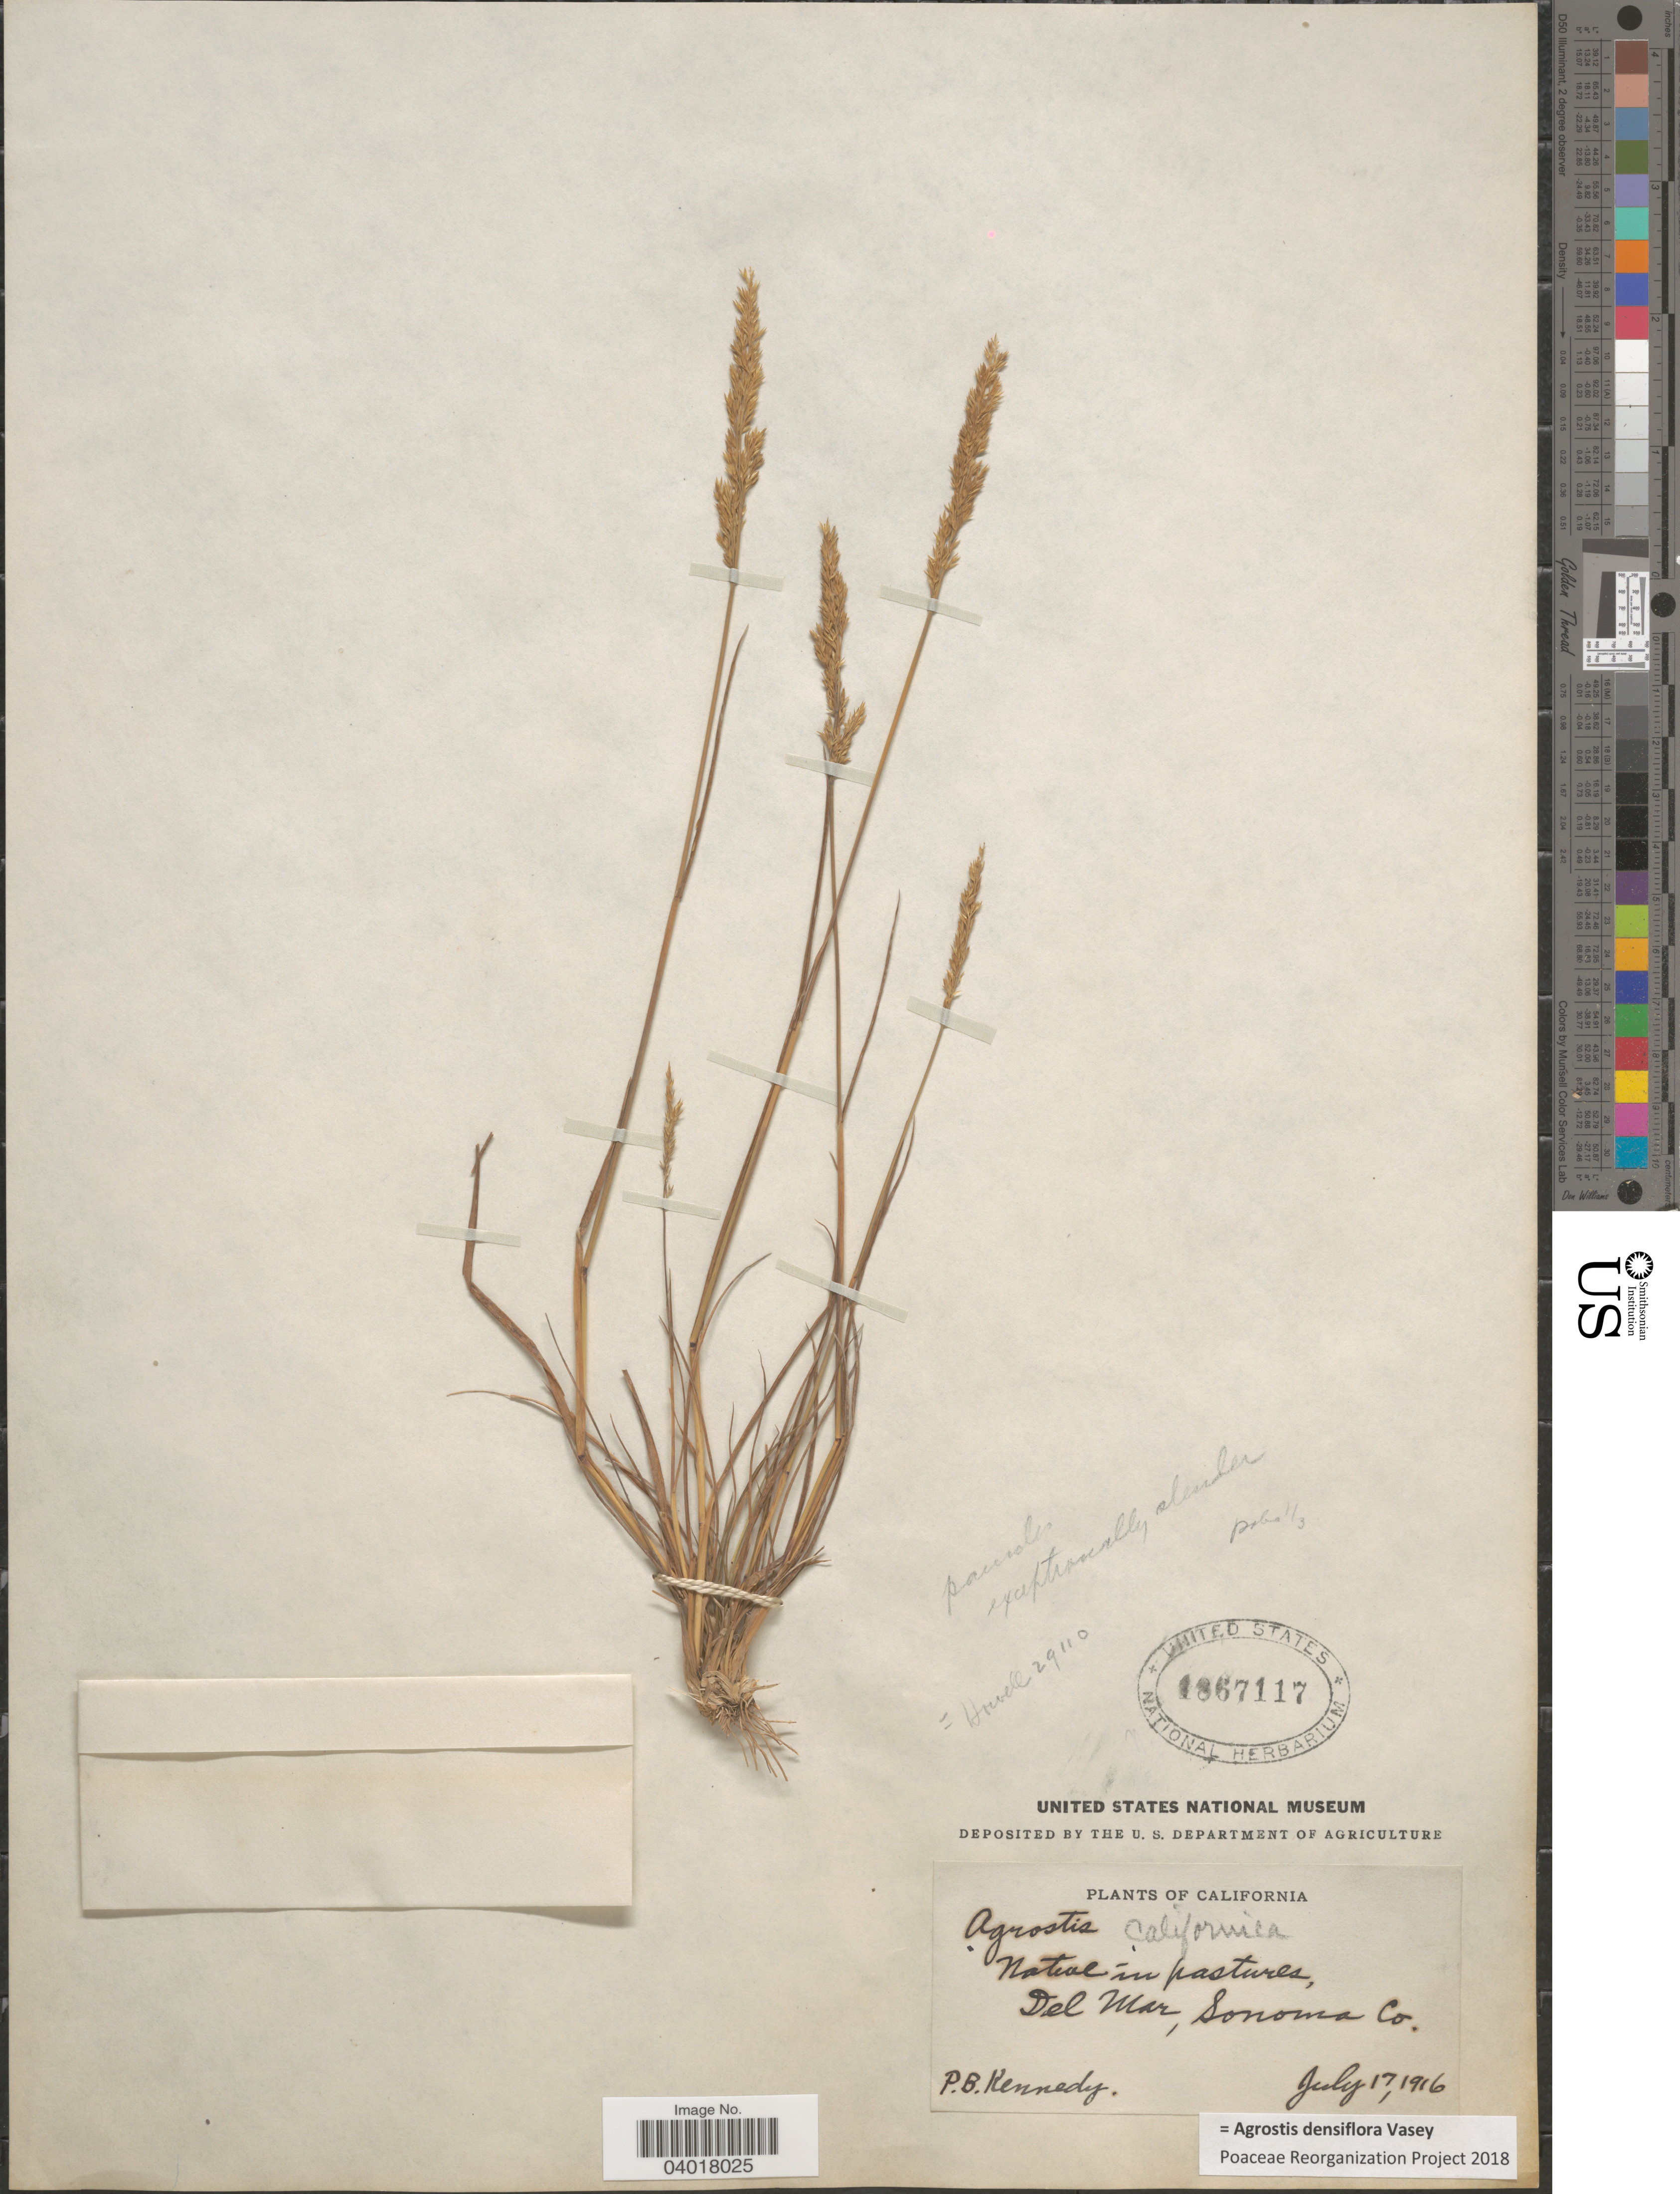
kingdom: Plantae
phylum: Tracheophyta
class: Liliopsida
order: Poales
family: Poaceae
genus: Agrostis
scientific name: Agrostis densiflora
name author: Vasey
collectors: P. B. Kennedy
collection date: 1916-07-17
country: United States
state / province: California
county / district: Sonoma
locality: Del Mar, Sonoma Co.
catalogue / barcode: US 1867117